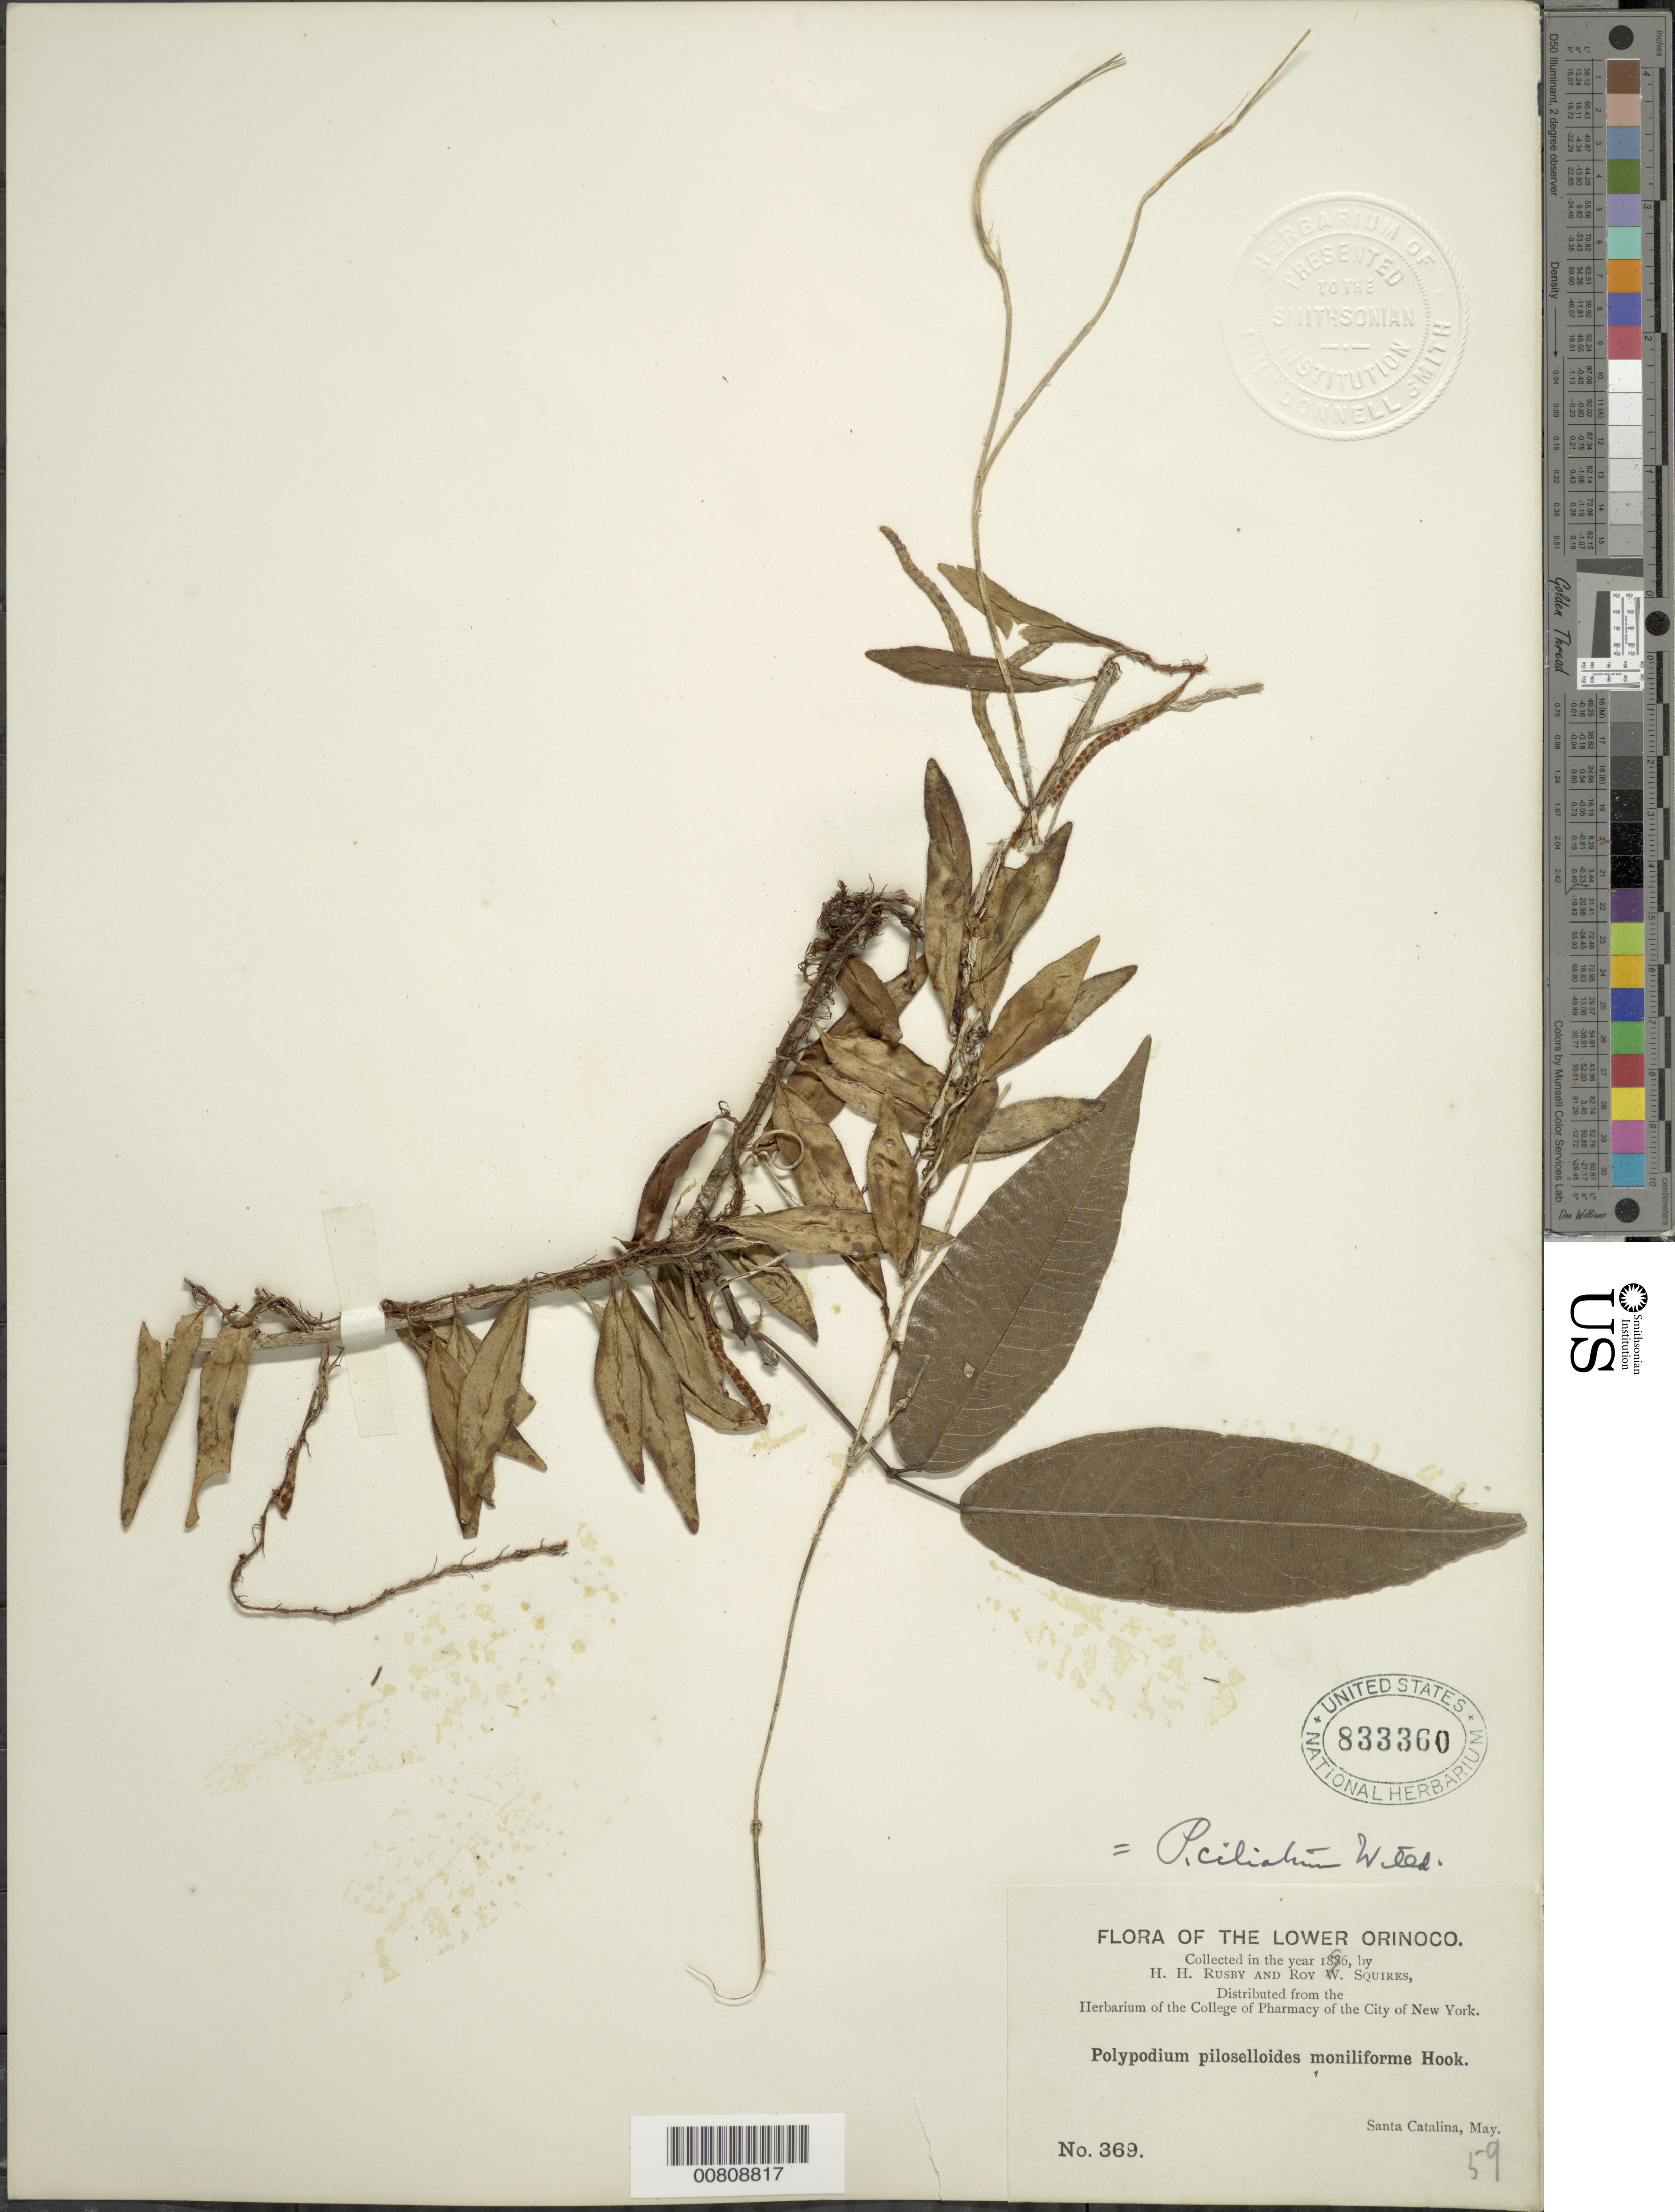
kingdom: Plantae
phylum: Tracheophyta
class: Polypodiopsida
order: Polypodiales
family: Polypodiaceae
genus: Microgramma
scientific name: Microgramma reptans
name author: (Cav.) A.R. Sm.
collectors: H. H. Rusby & R. Squires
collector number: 369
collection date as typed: May 1896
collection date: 1896-05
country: Venezuela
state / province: Delta Amacuro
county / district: Tucupita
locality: Lower Orinoco, Santa Catalina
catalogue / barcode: US 833360